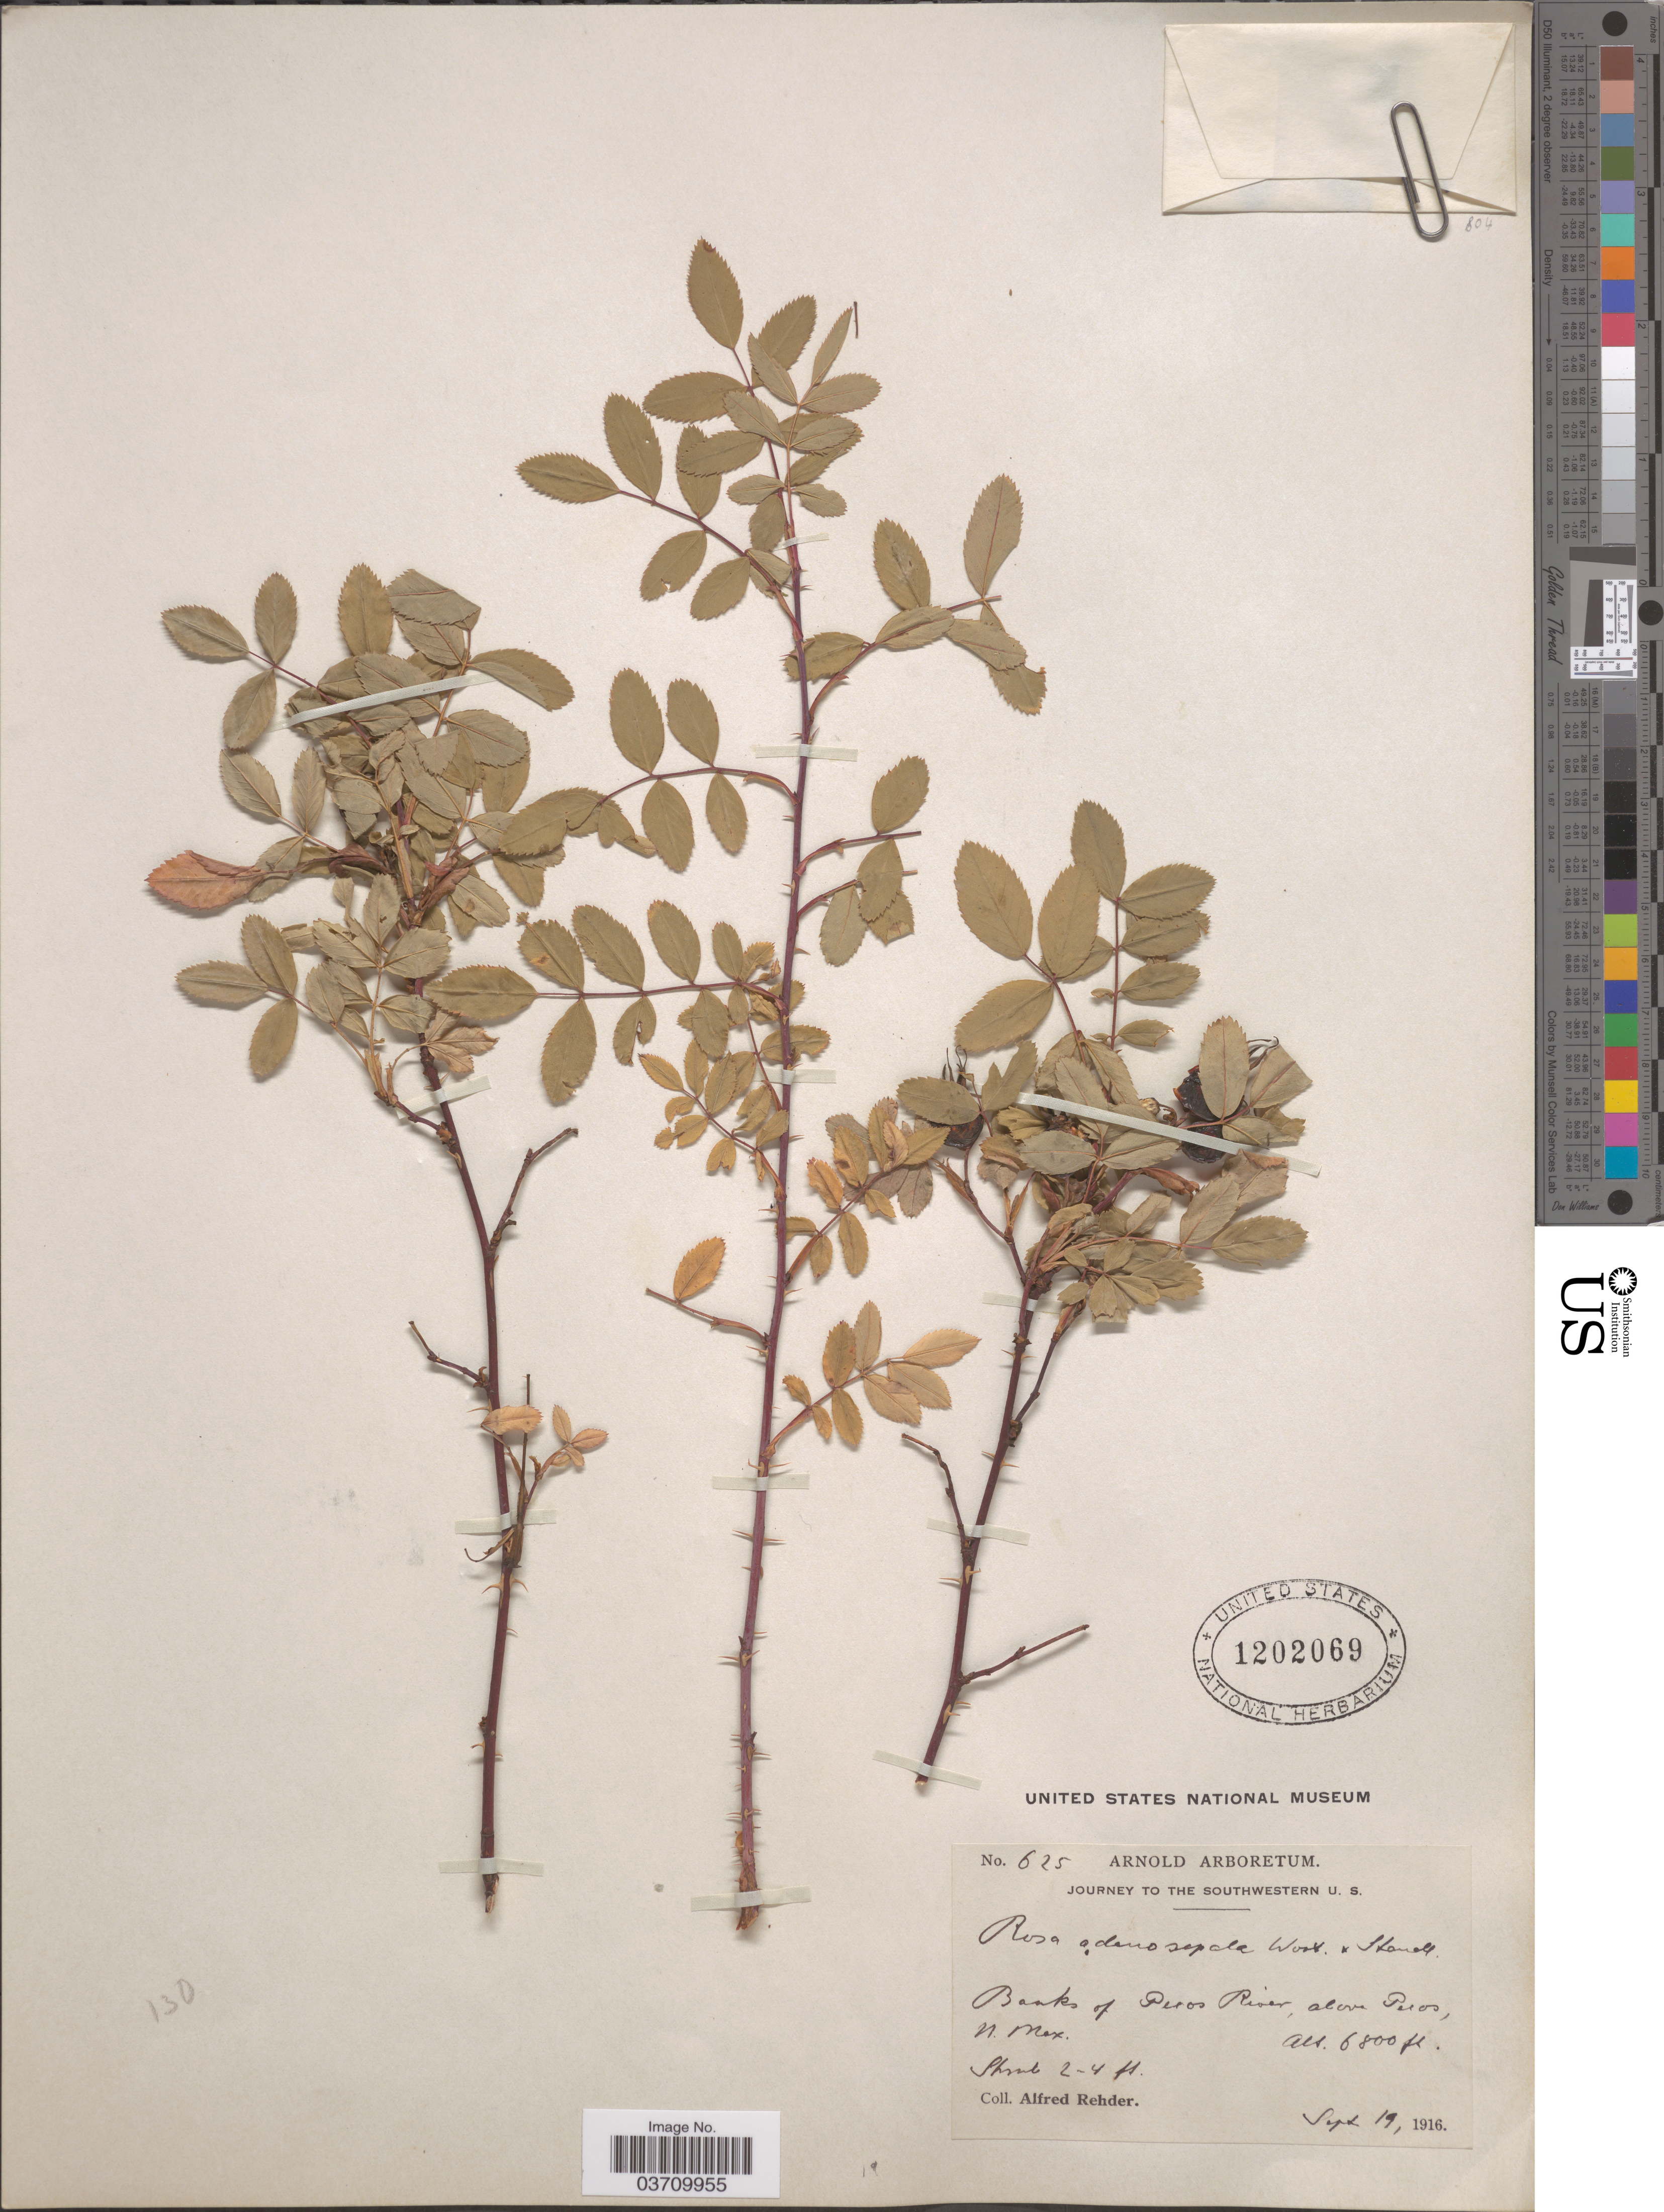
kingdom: Plantae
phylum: Tracheophyta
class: Magnoliopsida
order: Rosales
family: Rosaceae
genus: Rosa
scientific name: Rosa adenosepala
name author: Wooton & Standl.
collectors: A. Rehder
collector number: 625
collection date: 1916-09-19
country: United States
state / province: New Mexico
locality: Southwestern U. S. Banks of Pecos River, above Pecos.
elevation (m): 2073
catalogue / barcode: US 1202069